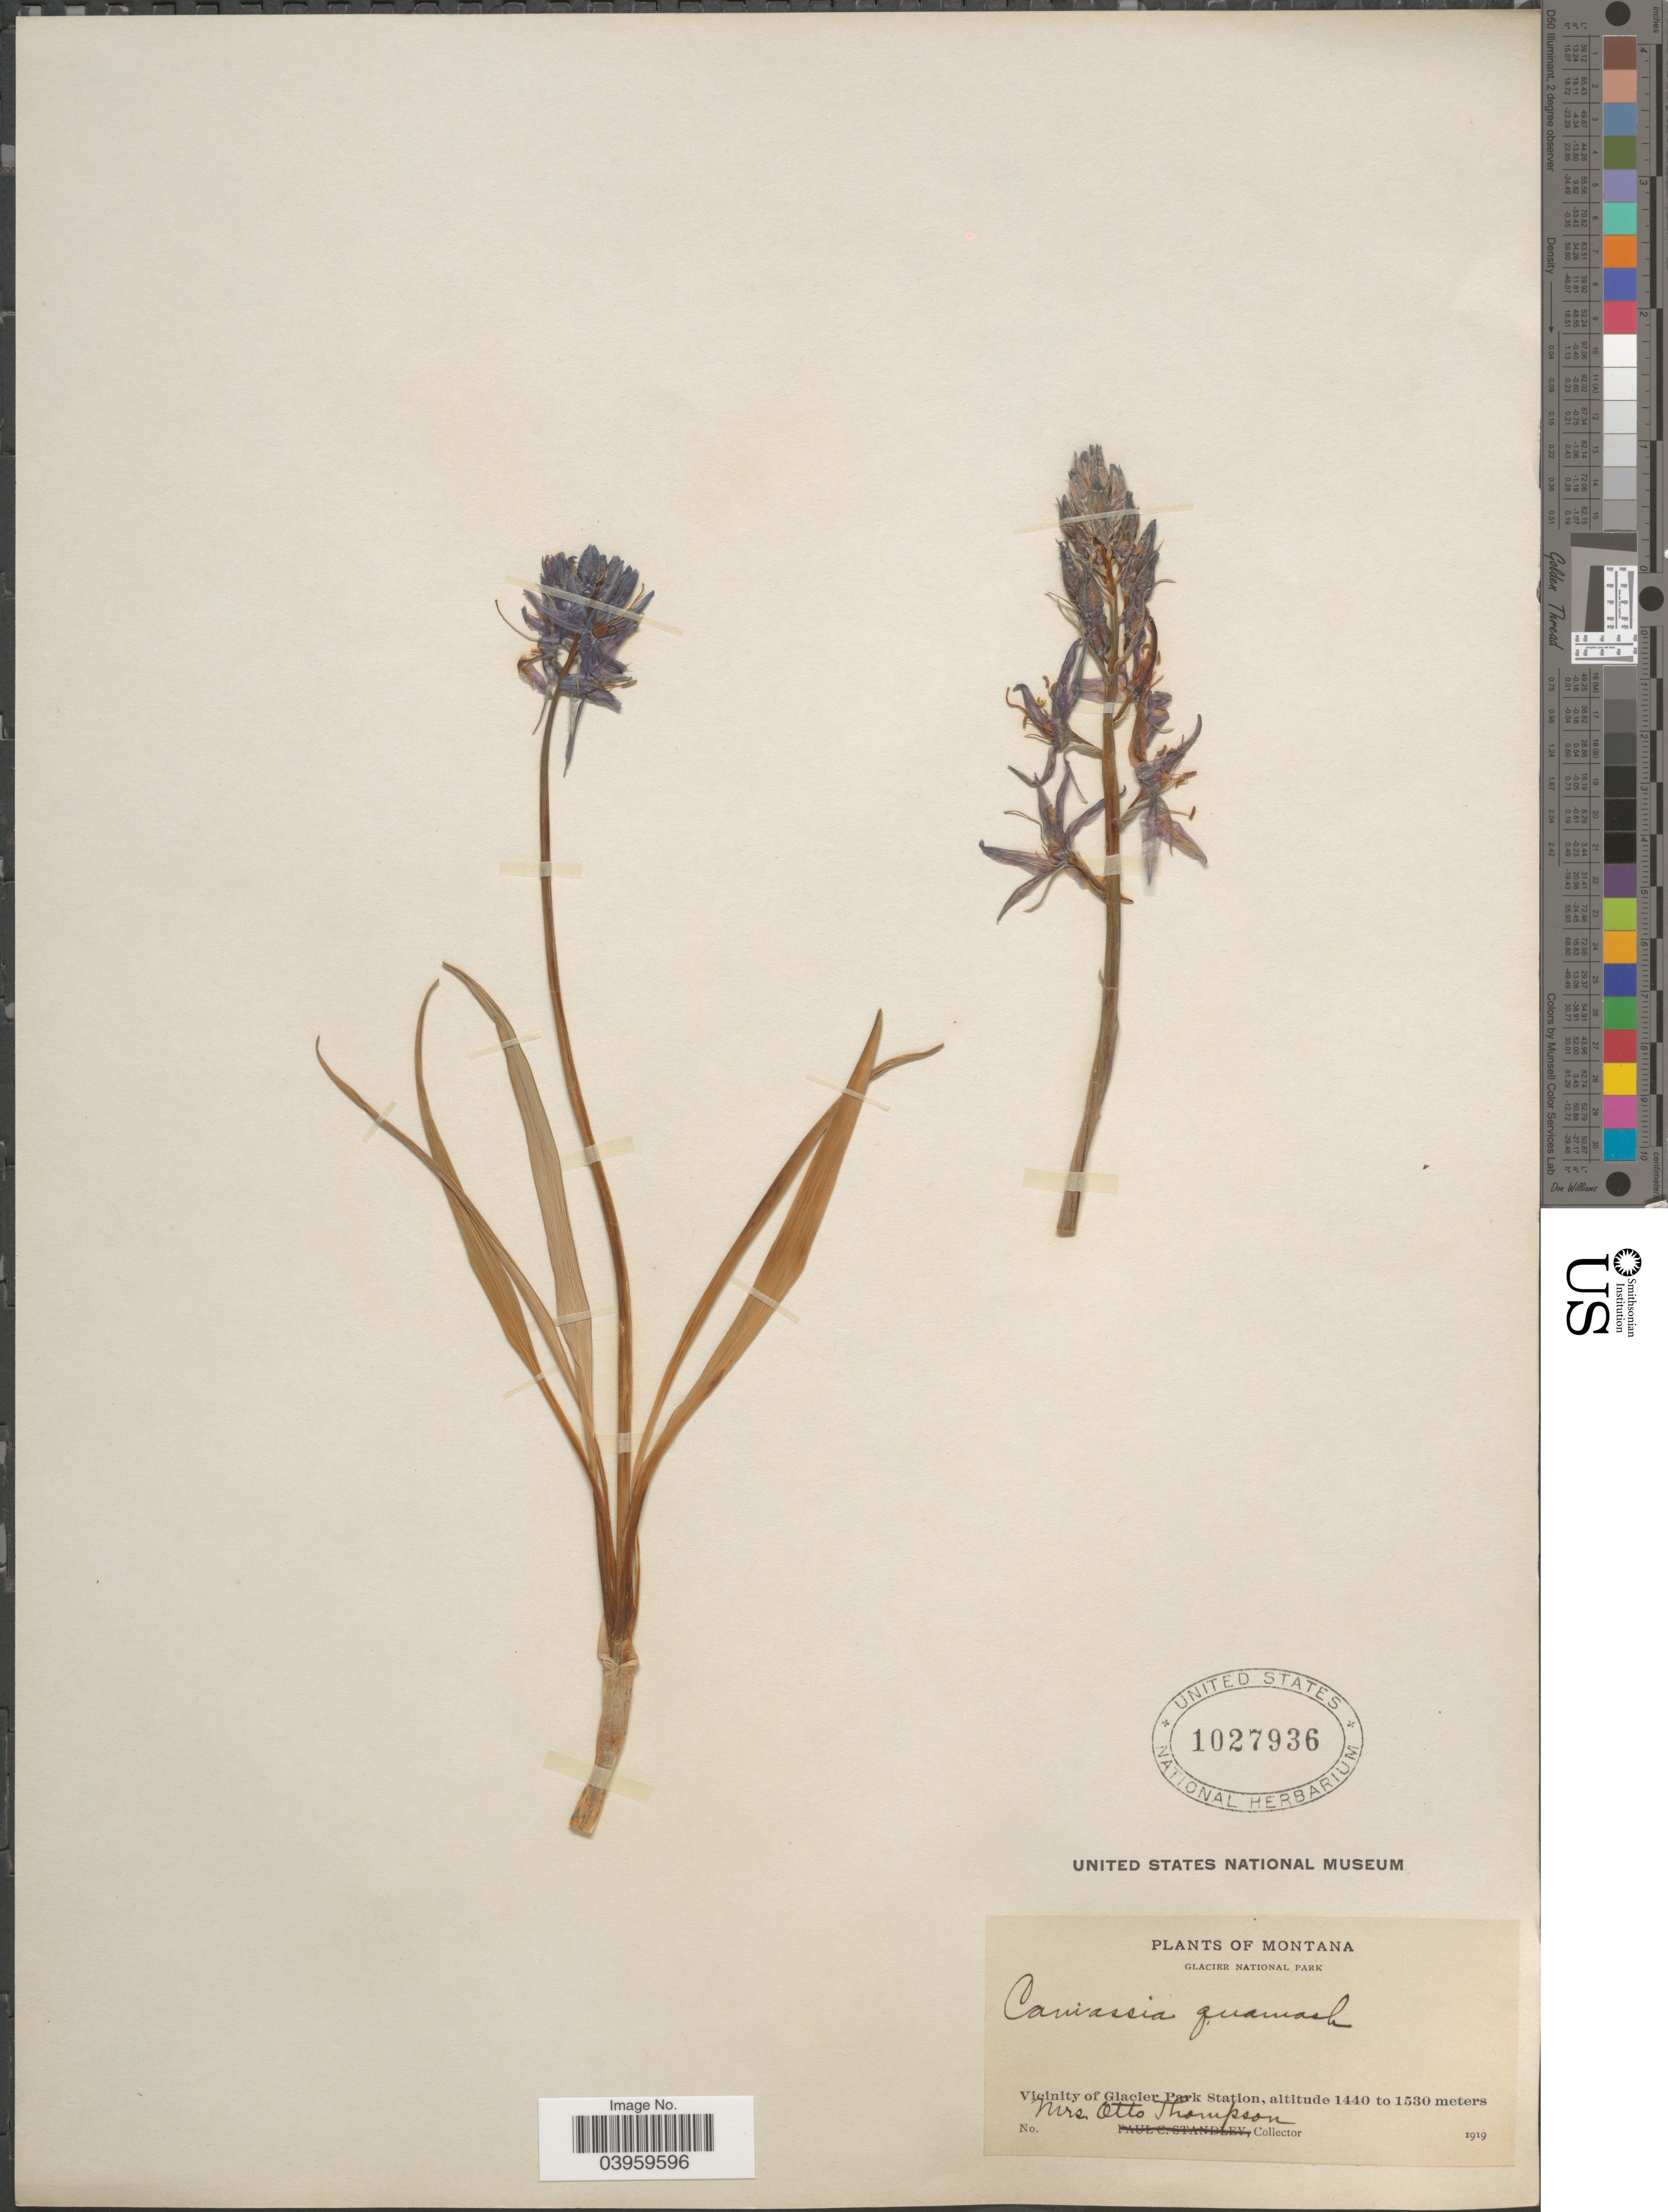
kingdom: Plantae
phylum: Tracheophyta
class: Liliopsida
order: Asparagales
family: Asparagaceae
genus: Camassia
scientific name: Camassia quamash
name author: (Pursh) Greene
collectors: O. Thompson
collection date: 1919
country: United States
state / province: Montana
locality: Glacier National Park. Vicinity of Glacier Park Station.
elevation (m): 1440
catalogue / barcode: US 1027936